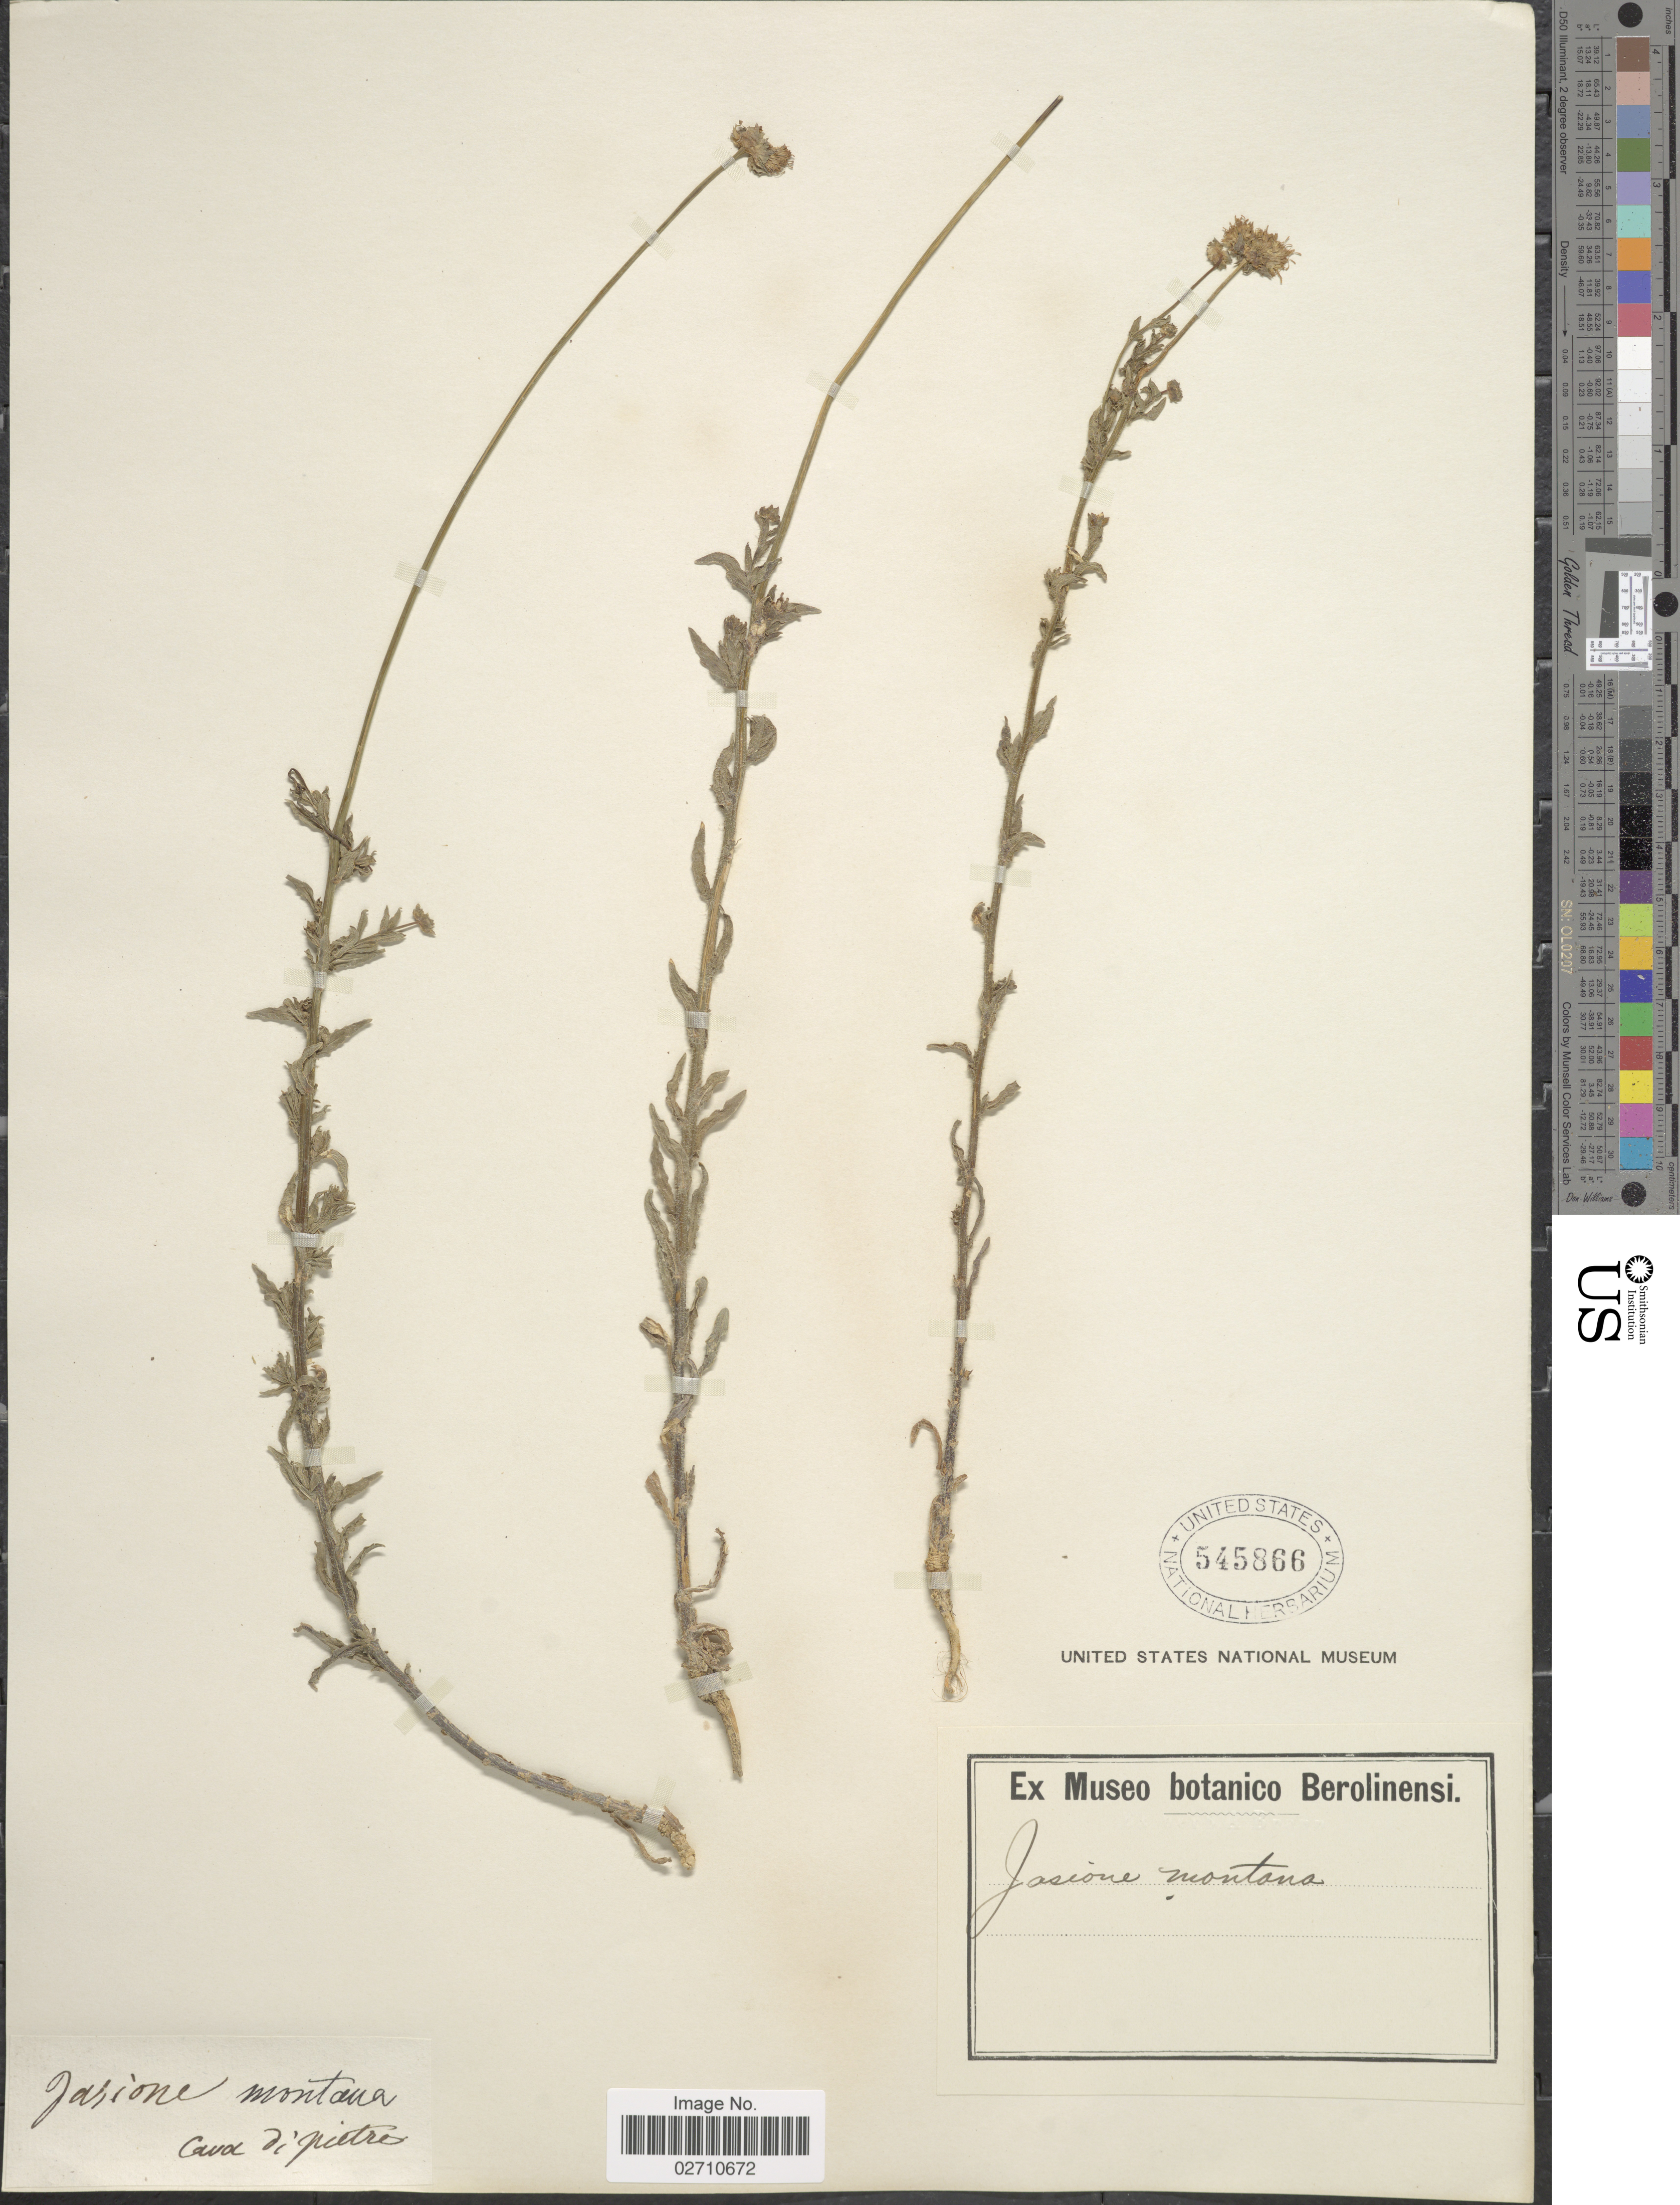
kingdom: Plantae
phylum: Tracheophyta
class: Magnoliopsida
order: Asterales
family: Campanulaceae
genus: Jasione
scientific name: Jasione montana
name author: L.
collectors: ex Museo Botanico Berolinensi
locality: Pasione Montana caud di Pietre [interpreted]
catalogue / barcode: US 545866